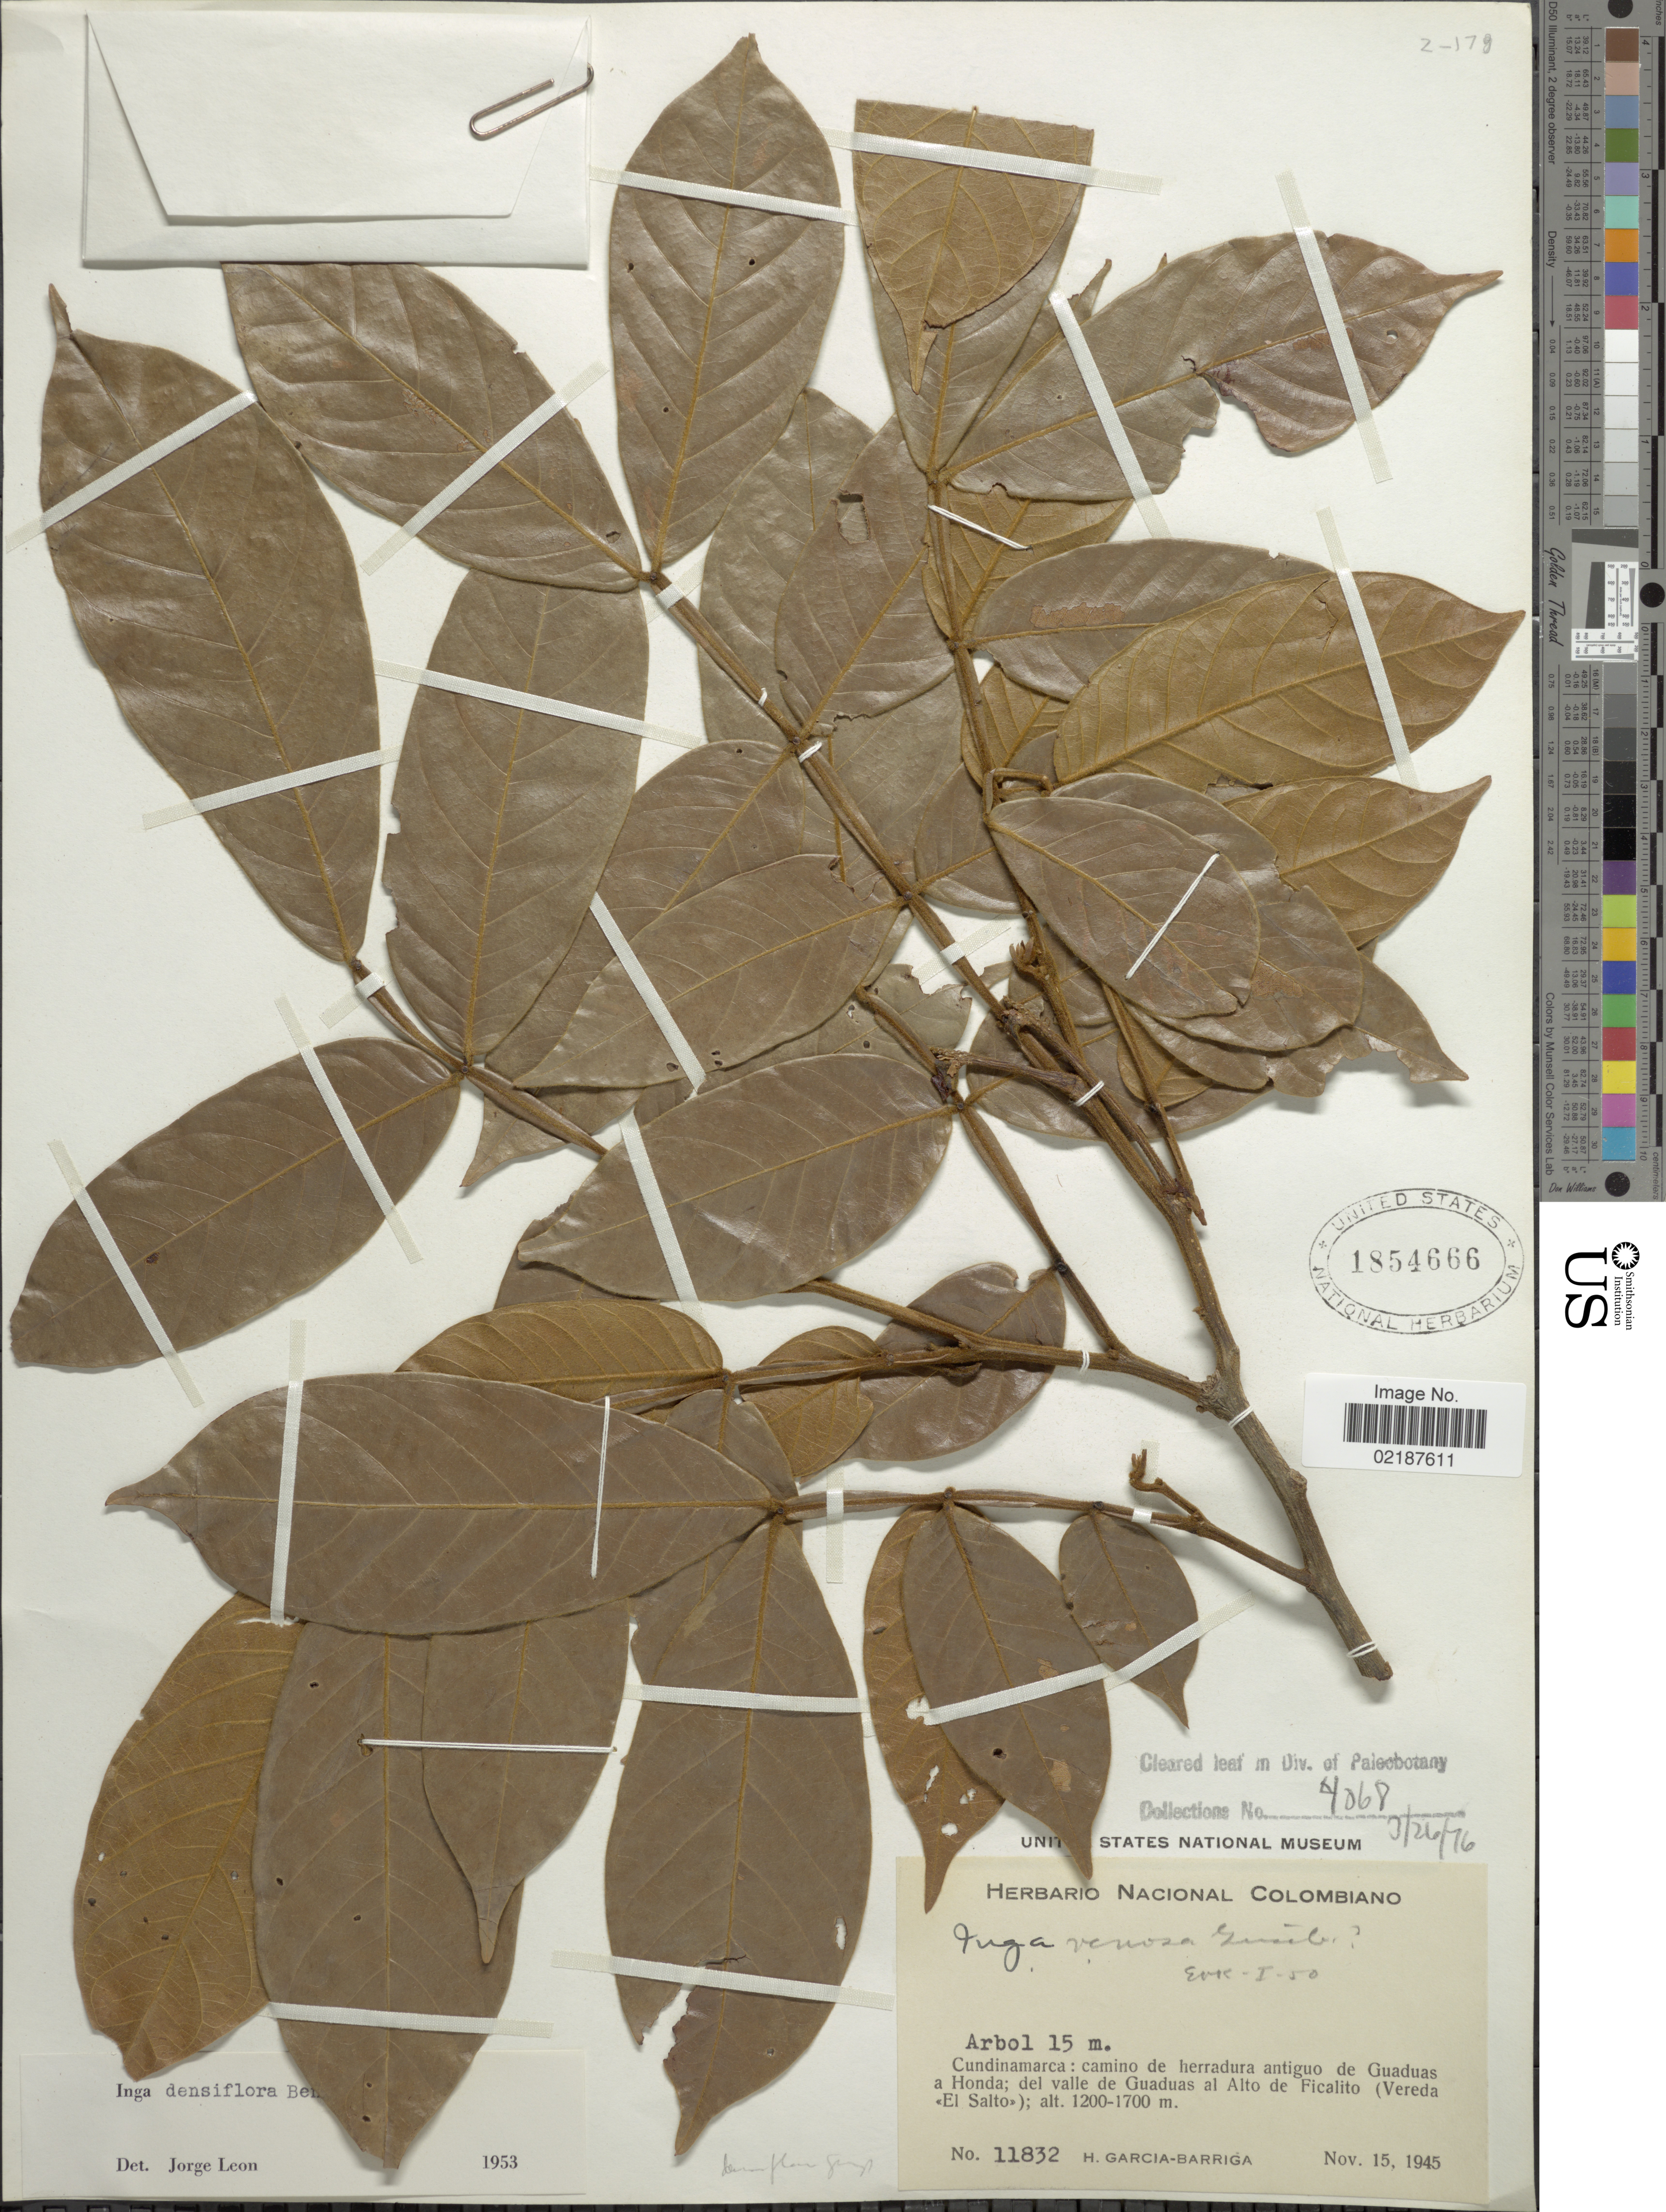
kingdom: Plantae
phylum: Tracheophyta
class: Magnoliopsida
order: Fabales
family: Fabaceae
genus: Inga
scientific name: Inga densiflora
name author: Benth.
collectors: H. García Barriga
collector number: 11832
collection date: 1945-11-15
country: Colombia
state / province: Cundinamarca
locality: Camino de herradura antiguo de Guaduas a Honds; del valle de Guaduas al Alto de Ficalito ( Vereda El Salto)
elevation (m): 1200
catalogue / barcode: US 1854666